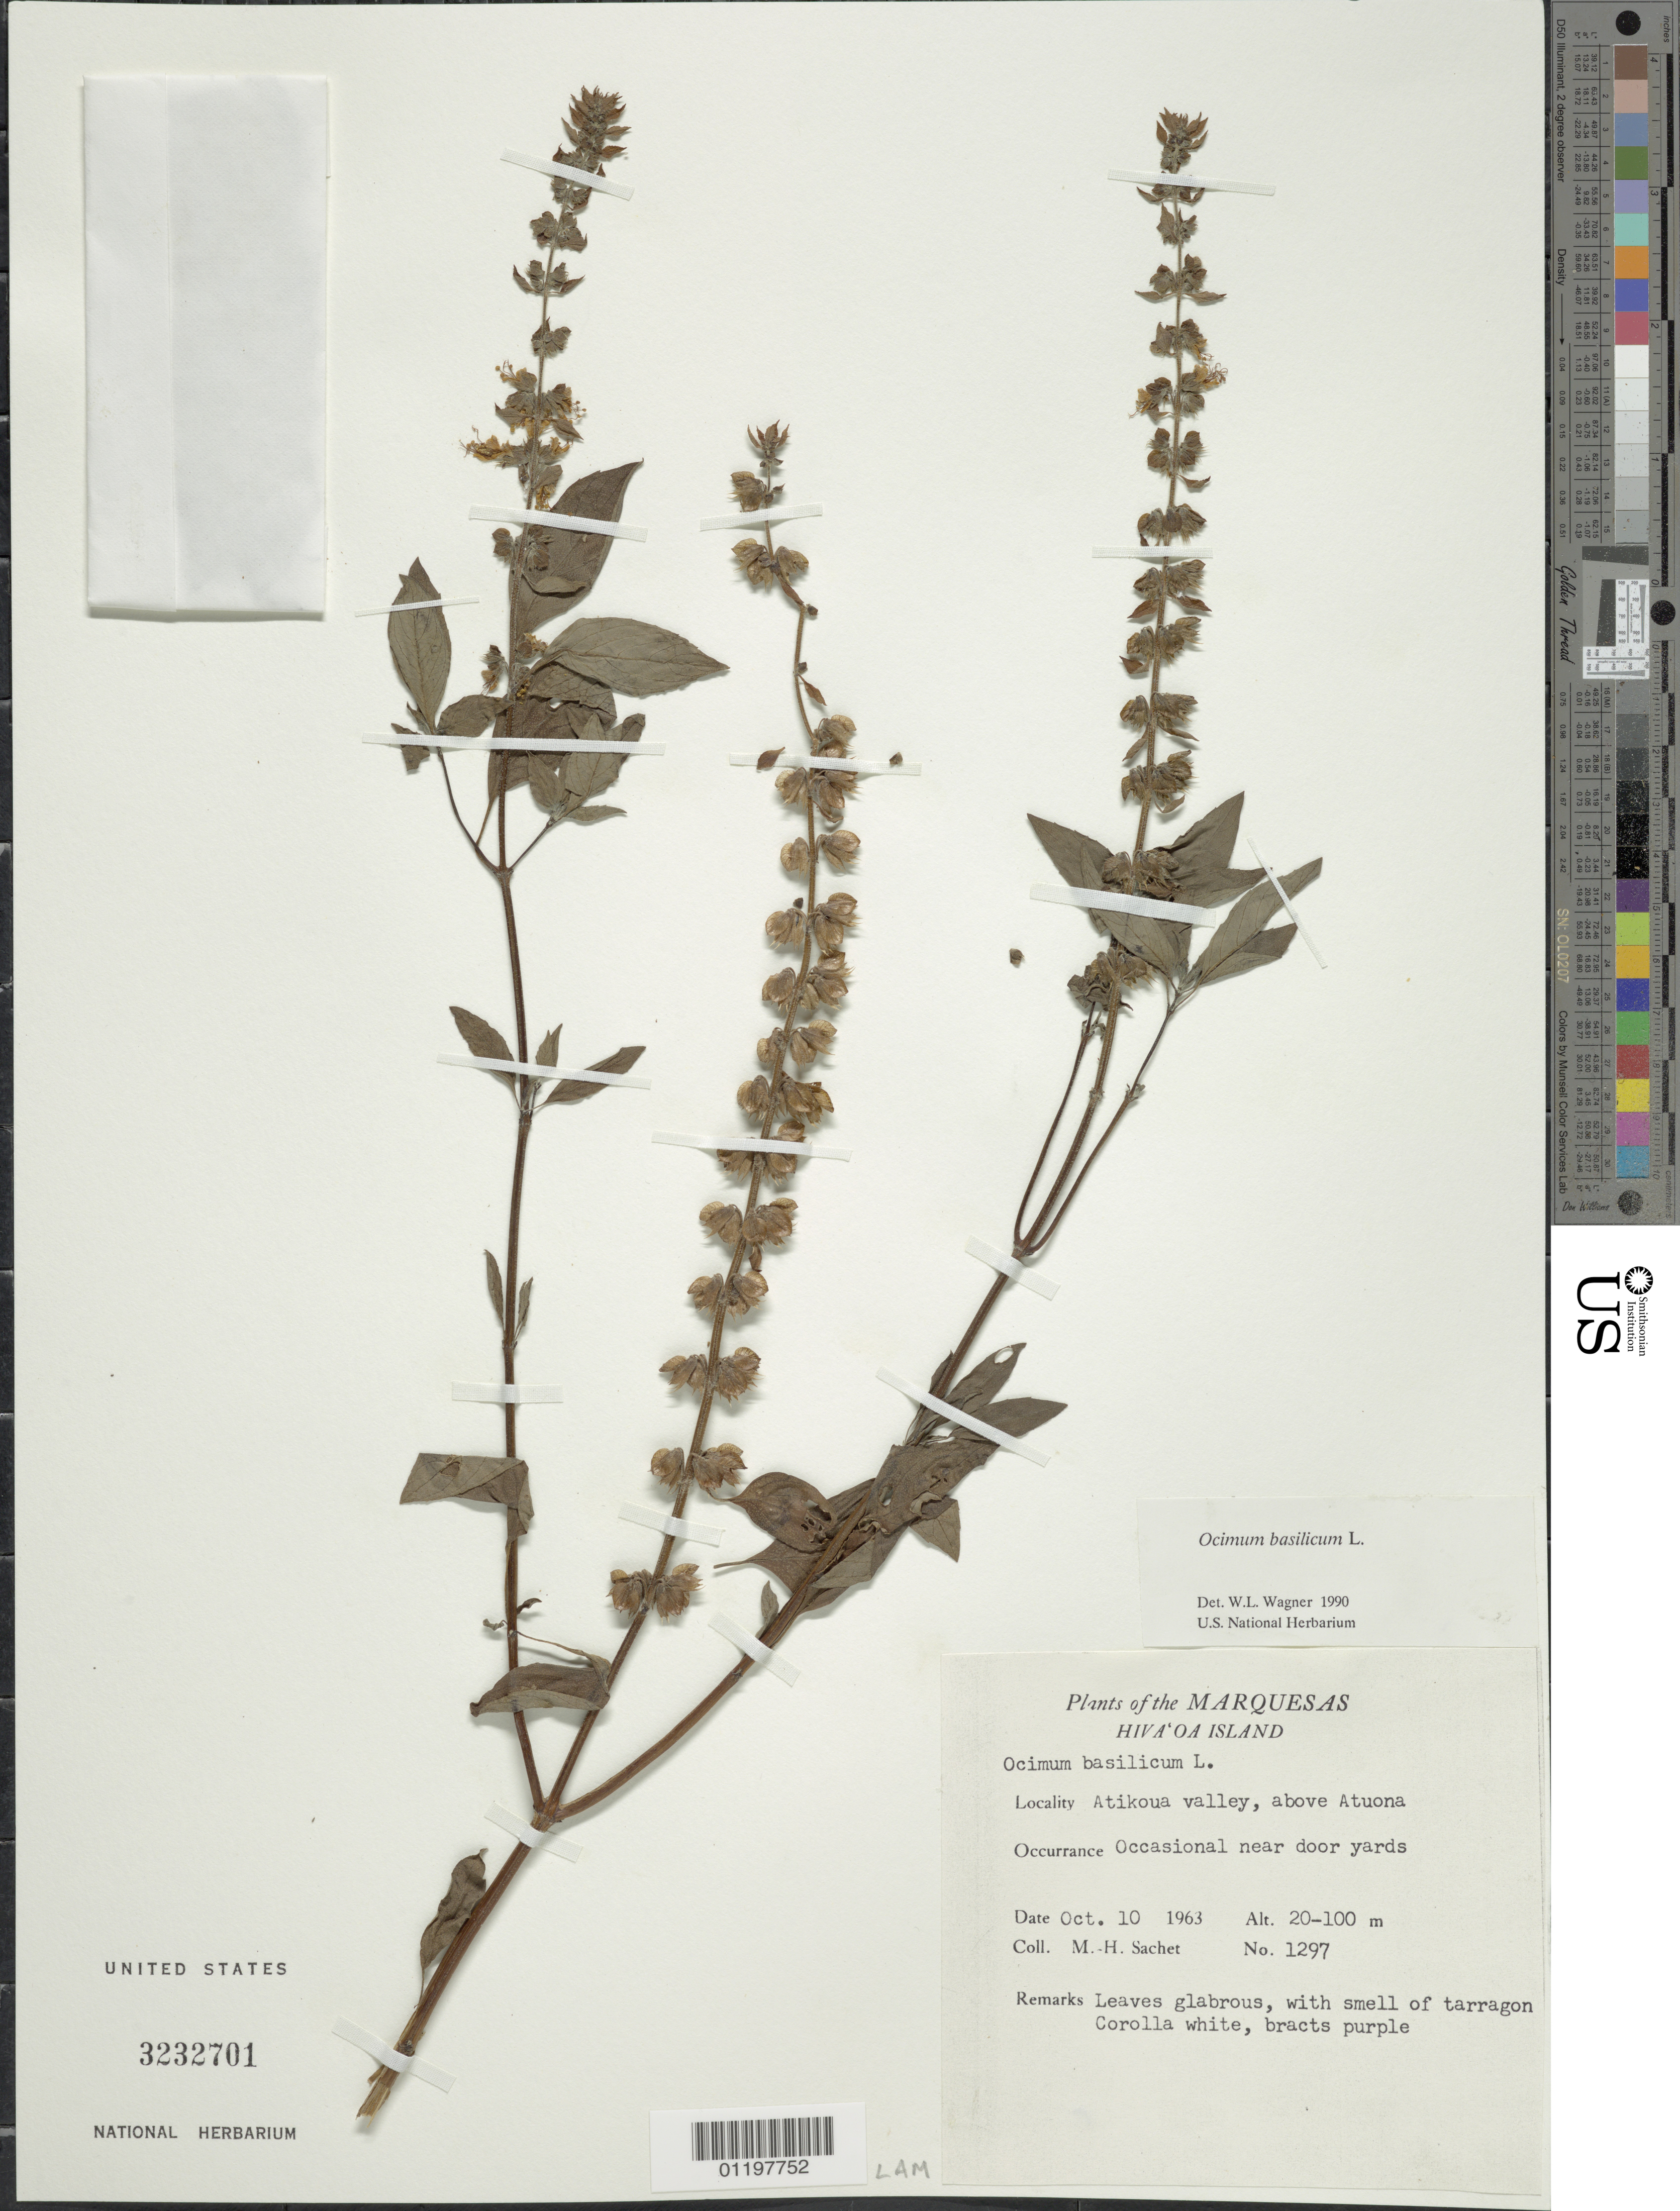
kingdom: Plantae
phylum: Tracheophyta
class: Magnoliopsida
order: Lamiales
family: Lamiaceae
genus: Ocimum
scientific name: Ocimum basilicum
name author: L.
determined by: Wagner, W. L., (BOT), Smithsonian Institution - National Museum of Natural History (UNITED STATES)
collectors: M.-H. Sachet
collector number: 1297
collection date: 1963-10-10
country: French Polynesia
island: Hiva Oa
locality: Atikoua valley, above Atuona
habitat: Occasional near door yards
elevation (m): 20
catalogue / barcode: US 3232701